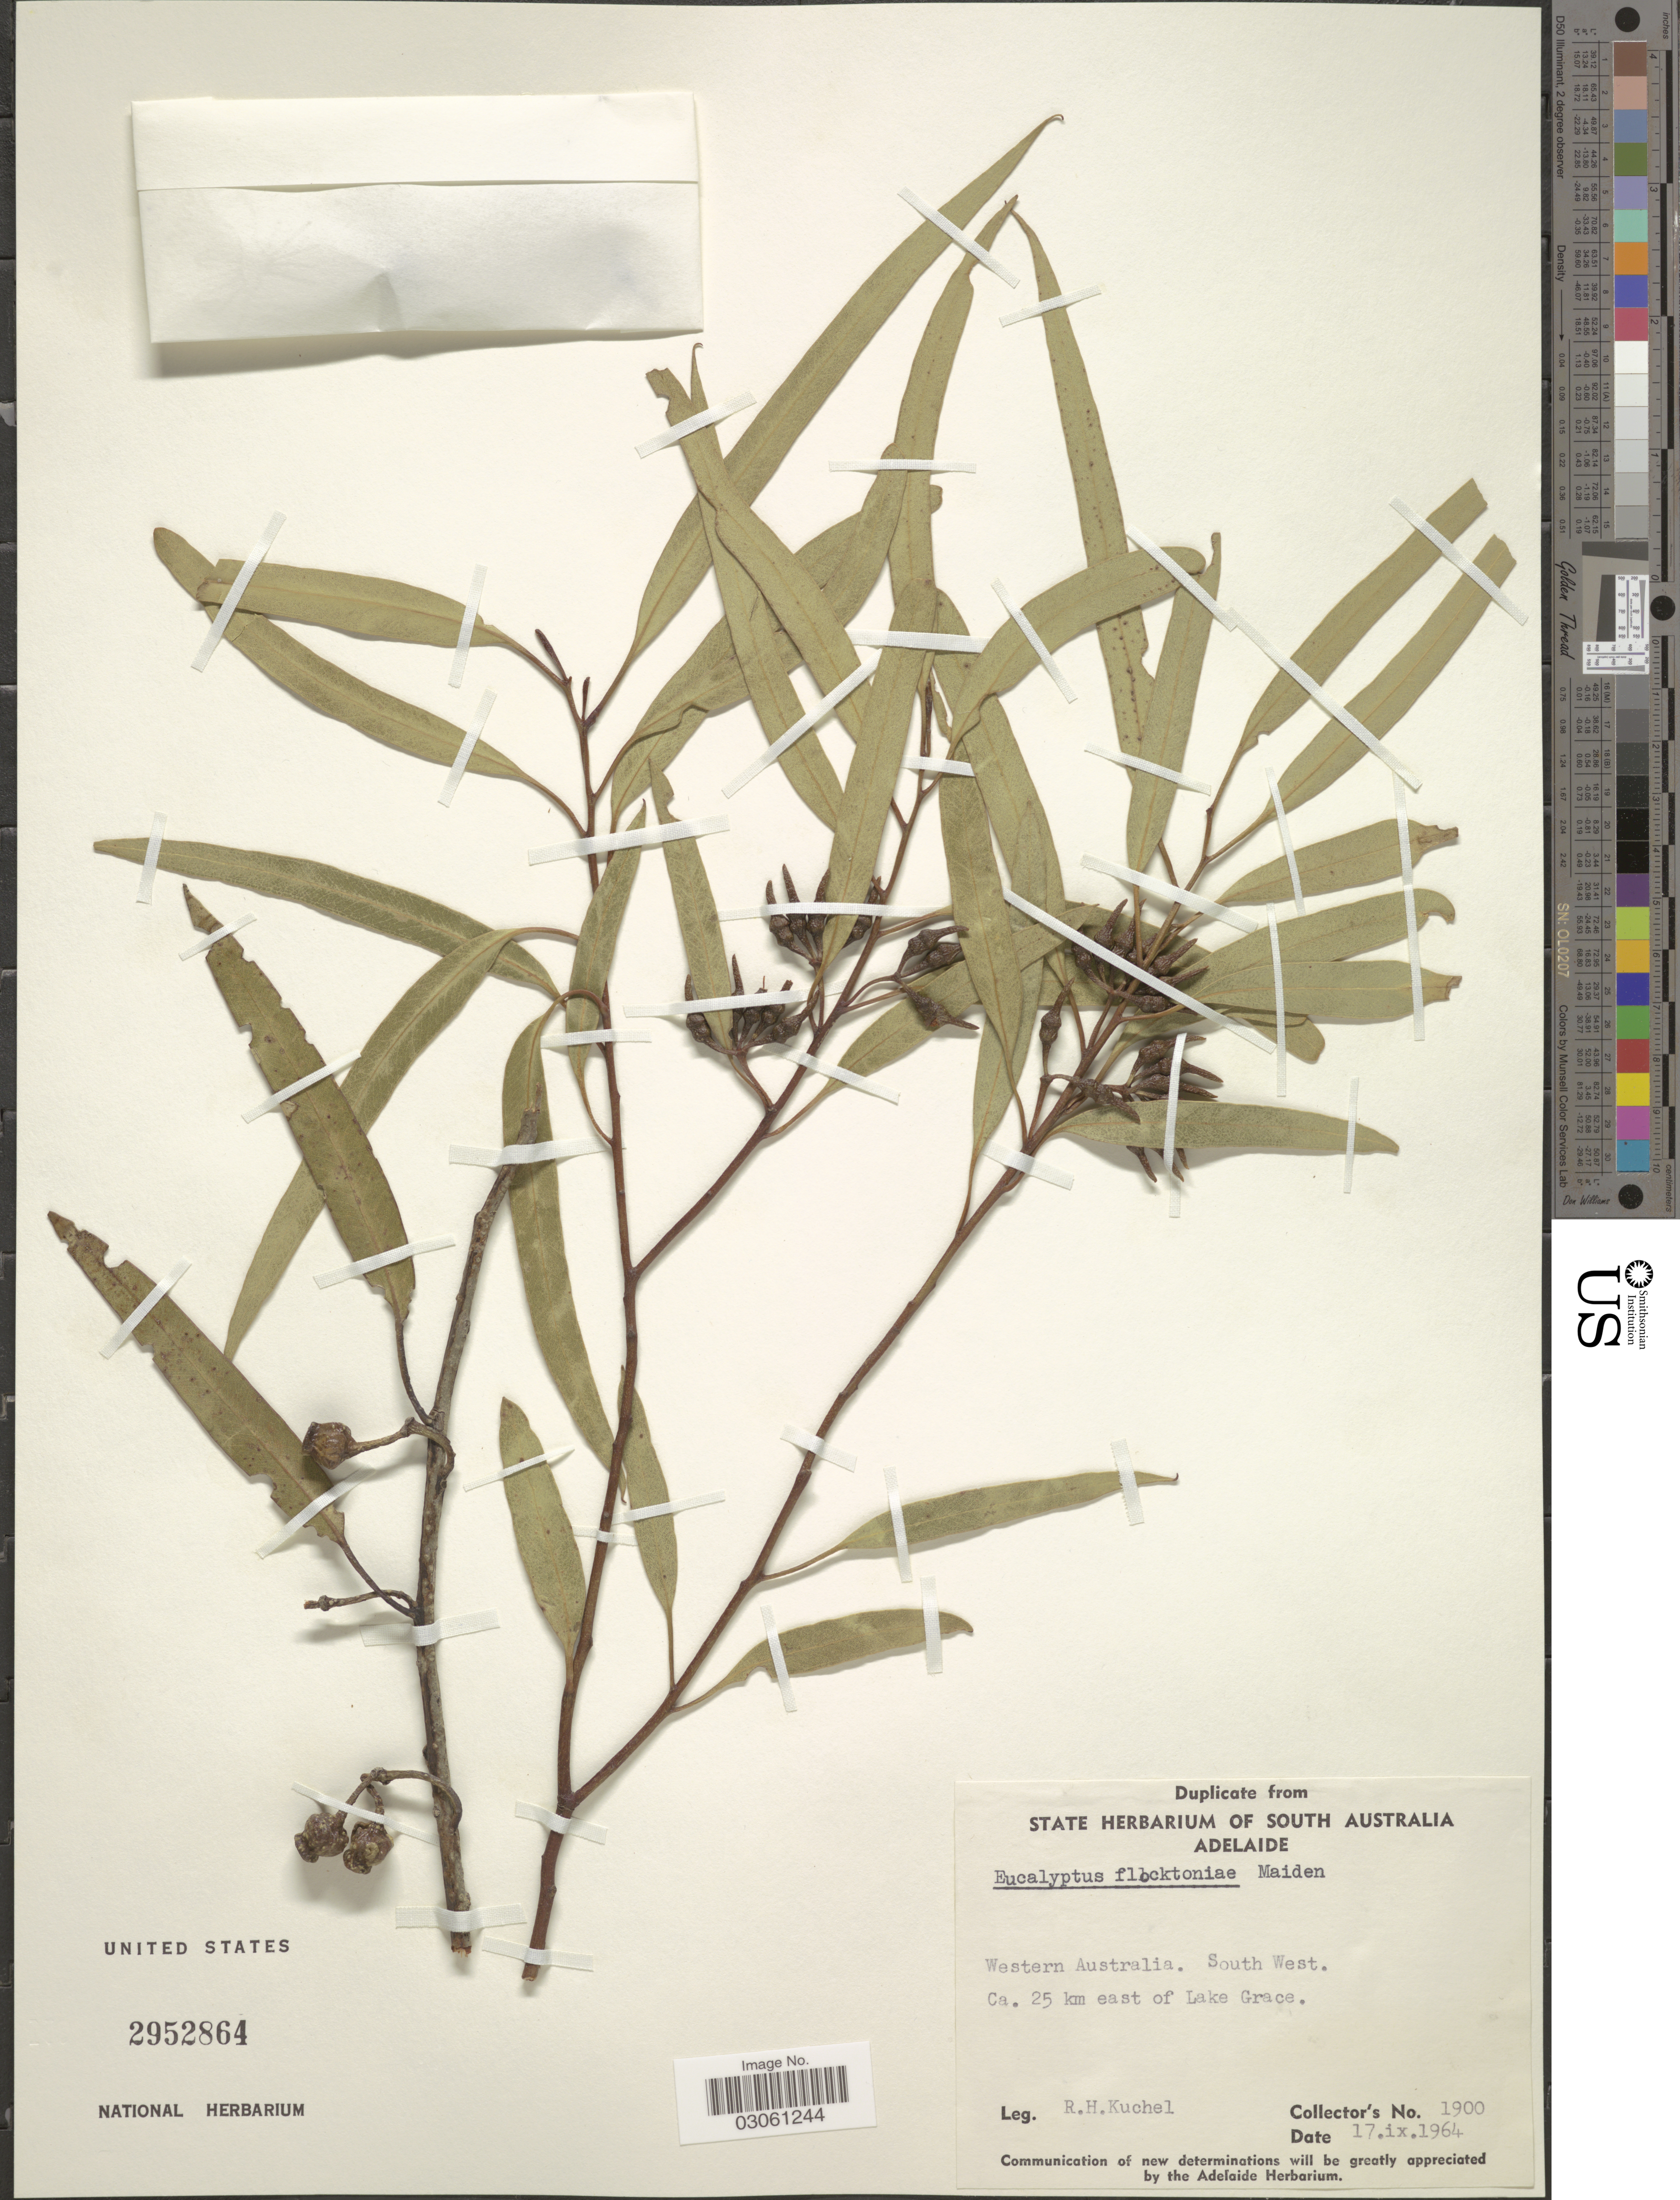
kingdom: Plantae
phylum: Tracheophyta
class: Magnoliopsida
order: Myrtales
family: Myrtaceae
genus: Eucalyptus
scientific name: Eucalyptus flocktoniae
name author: (Maiden) Maiden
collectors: R. Kuchel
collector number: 1900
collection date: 1964-09-17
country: Australia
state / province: Western Australia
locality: South West. Ca. 25 km east of Lake Grace.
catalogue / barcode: US 2952864